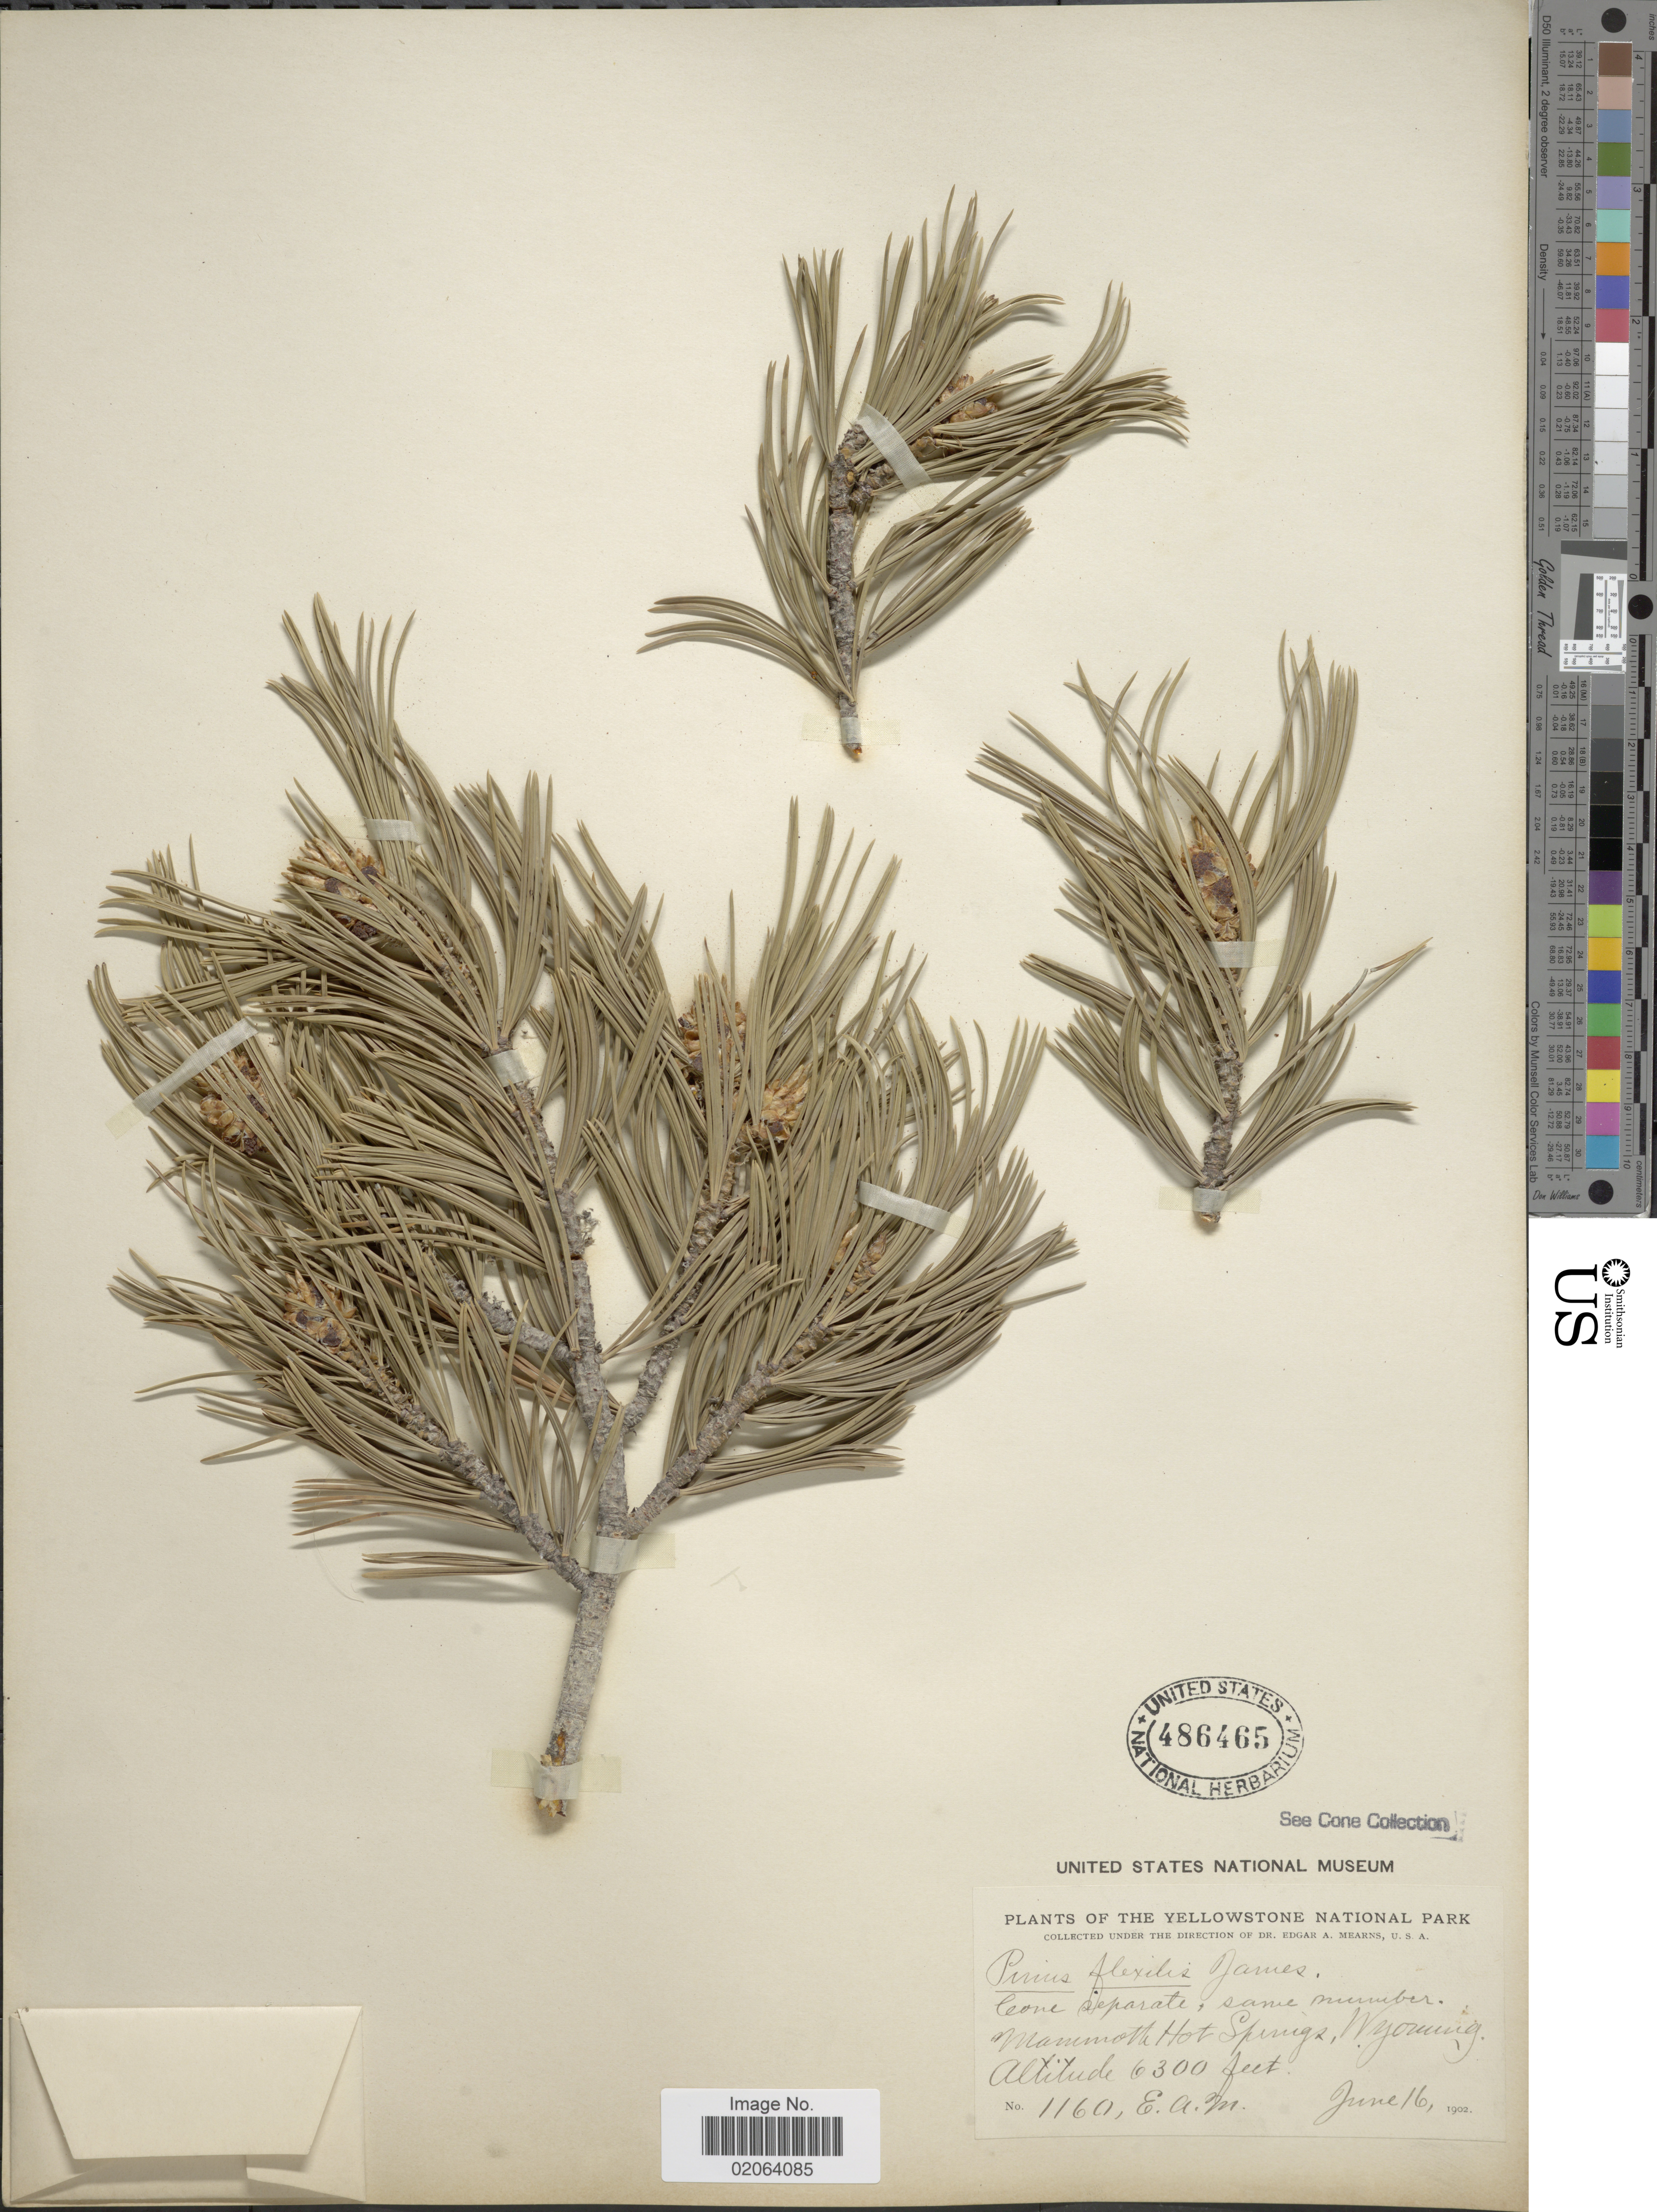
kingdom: Plantae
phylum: Tracheophyta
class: Pinopsida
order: Pinales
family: Pinaceae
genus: Pinus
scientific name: Pinus flexilis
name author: E. James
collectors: E. A. Mearns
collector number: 1160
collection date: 1902-06-16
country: United States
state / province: Wyoming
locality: Yellowstone National Park. Mammoth Hot Springs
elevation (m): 1920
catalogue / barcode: US 486465